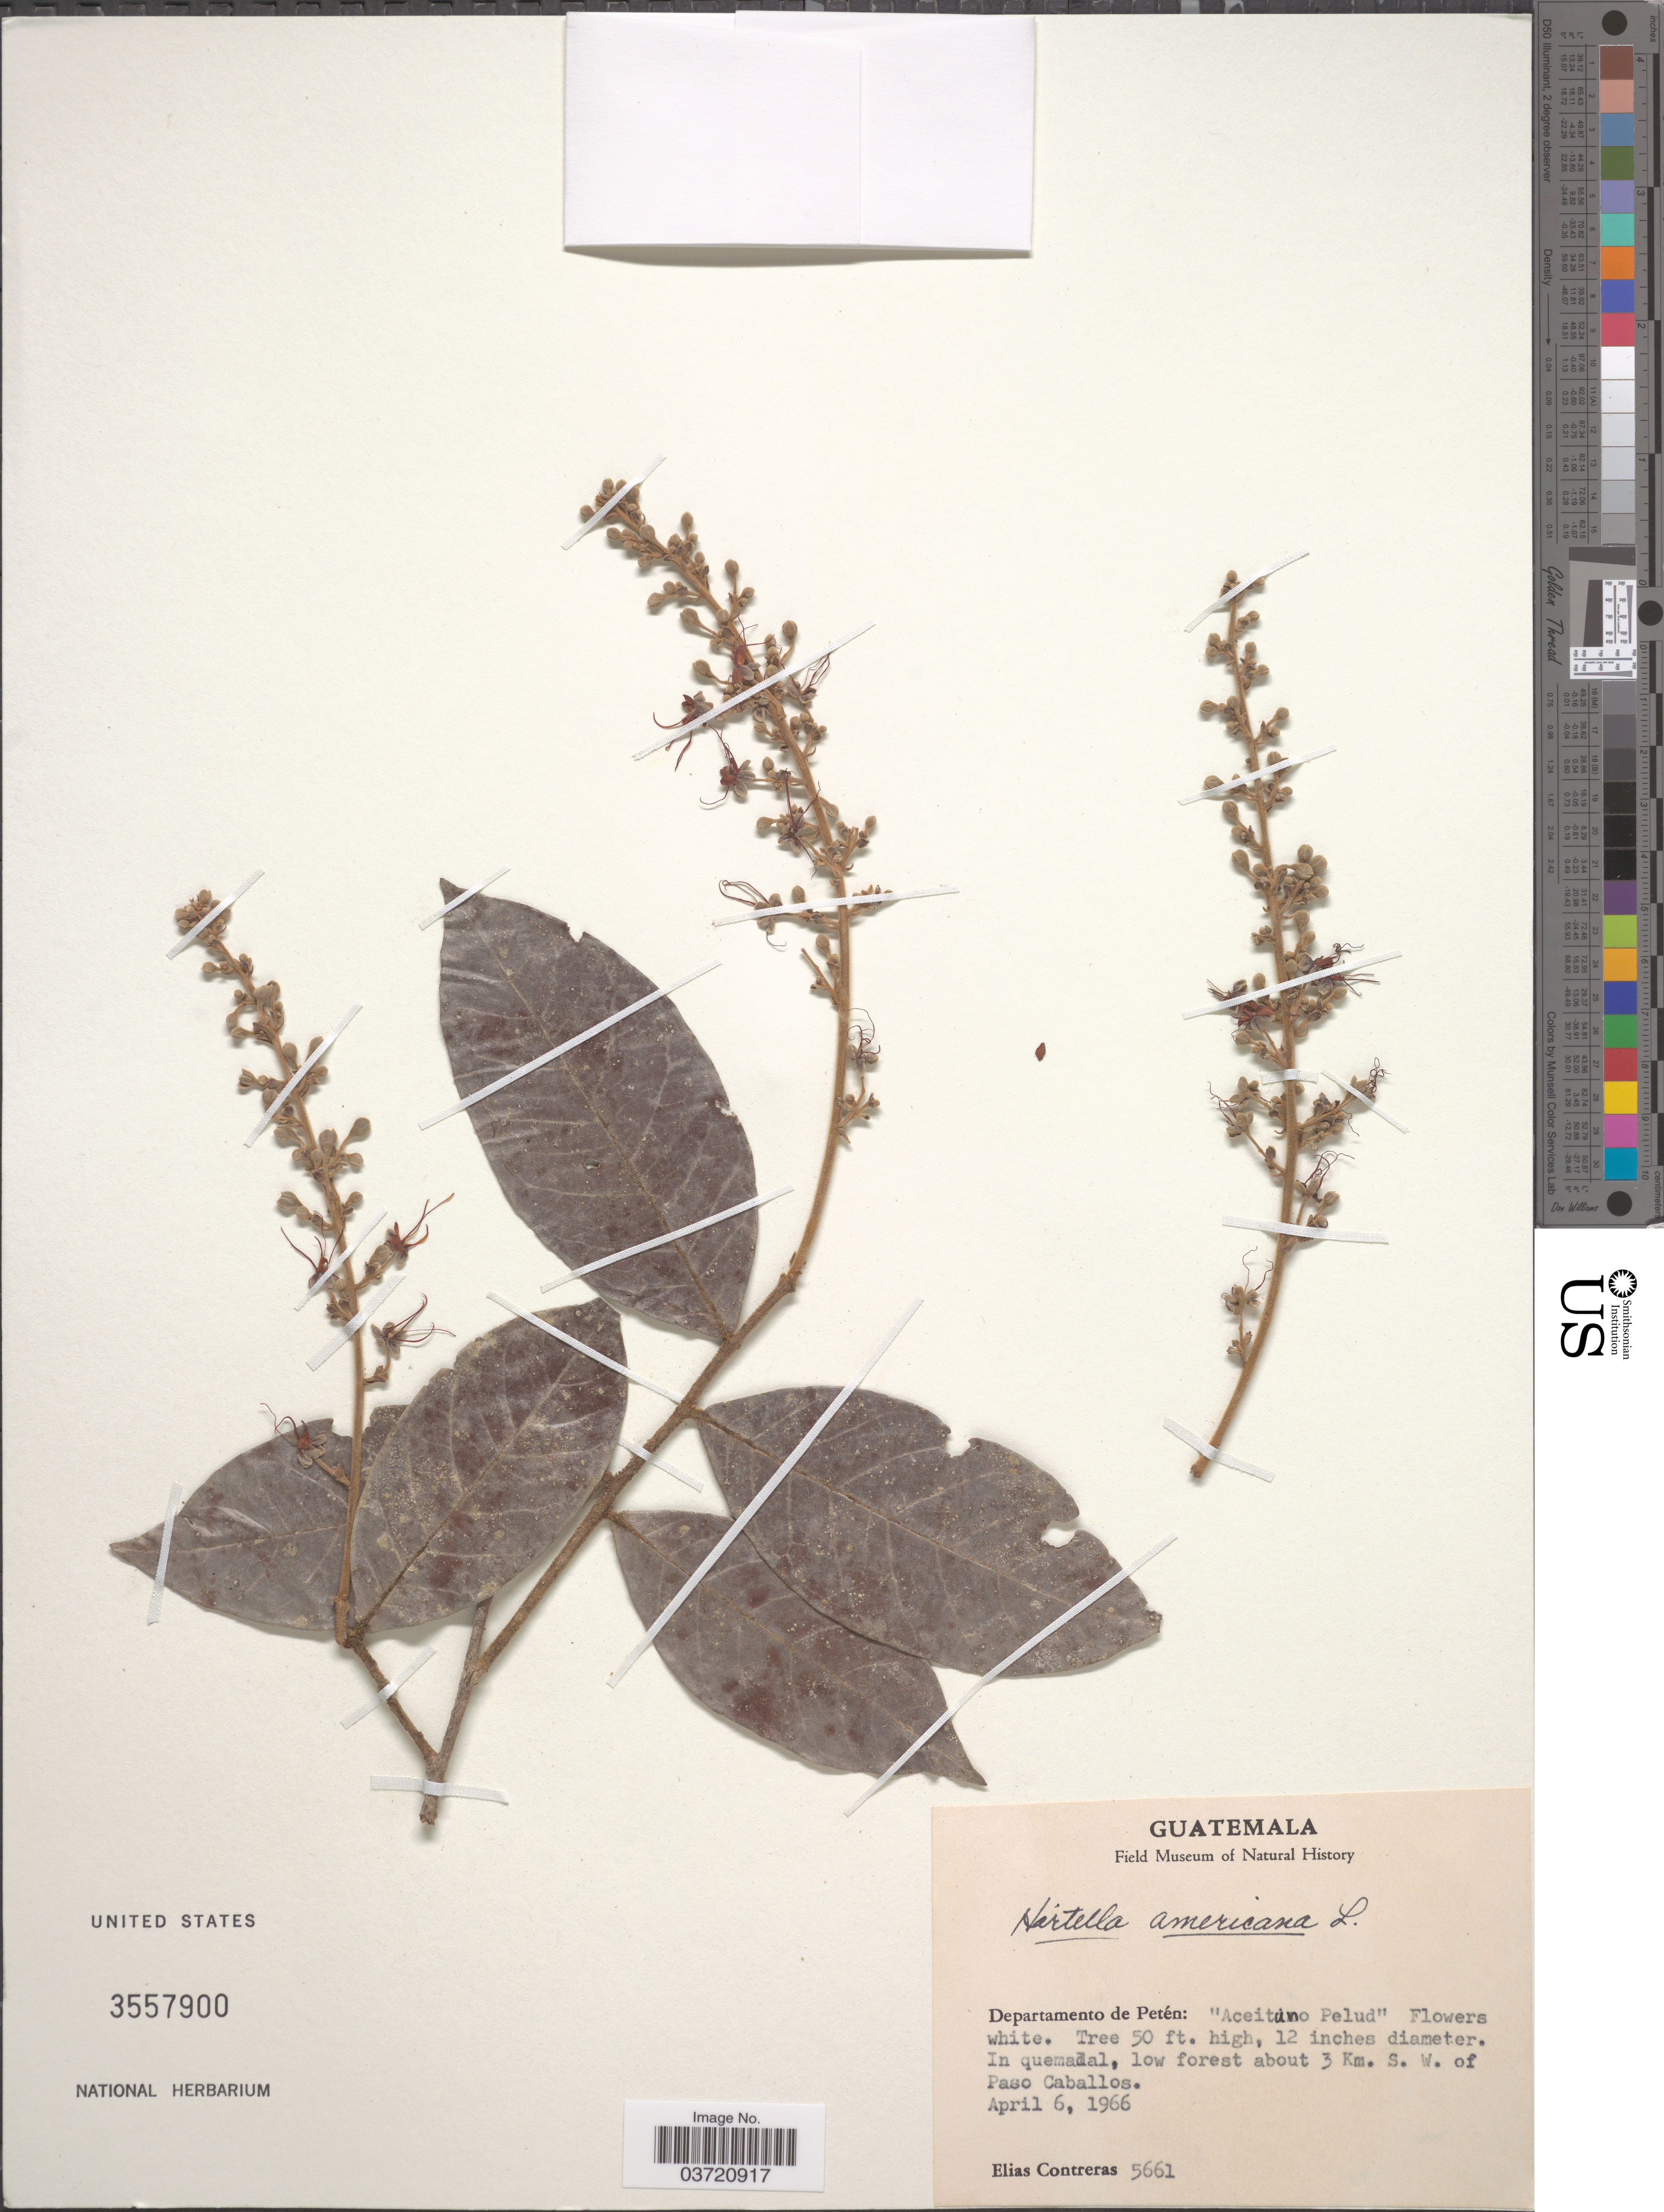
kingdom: Plantae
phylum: Tracheophyta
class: Magnoliopsida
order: Malpighiales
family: Chrysobalanaceae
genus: Hirtella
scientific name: Hirtella americana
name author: L.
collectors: E. Contreras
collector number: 5661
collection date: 1966-04-06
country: Guatemala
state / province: El Peten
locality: Departamento de Petén. In quemadal, low forest about 3 Km. S. W. of Paso Caballos.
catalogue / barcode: US 3557900